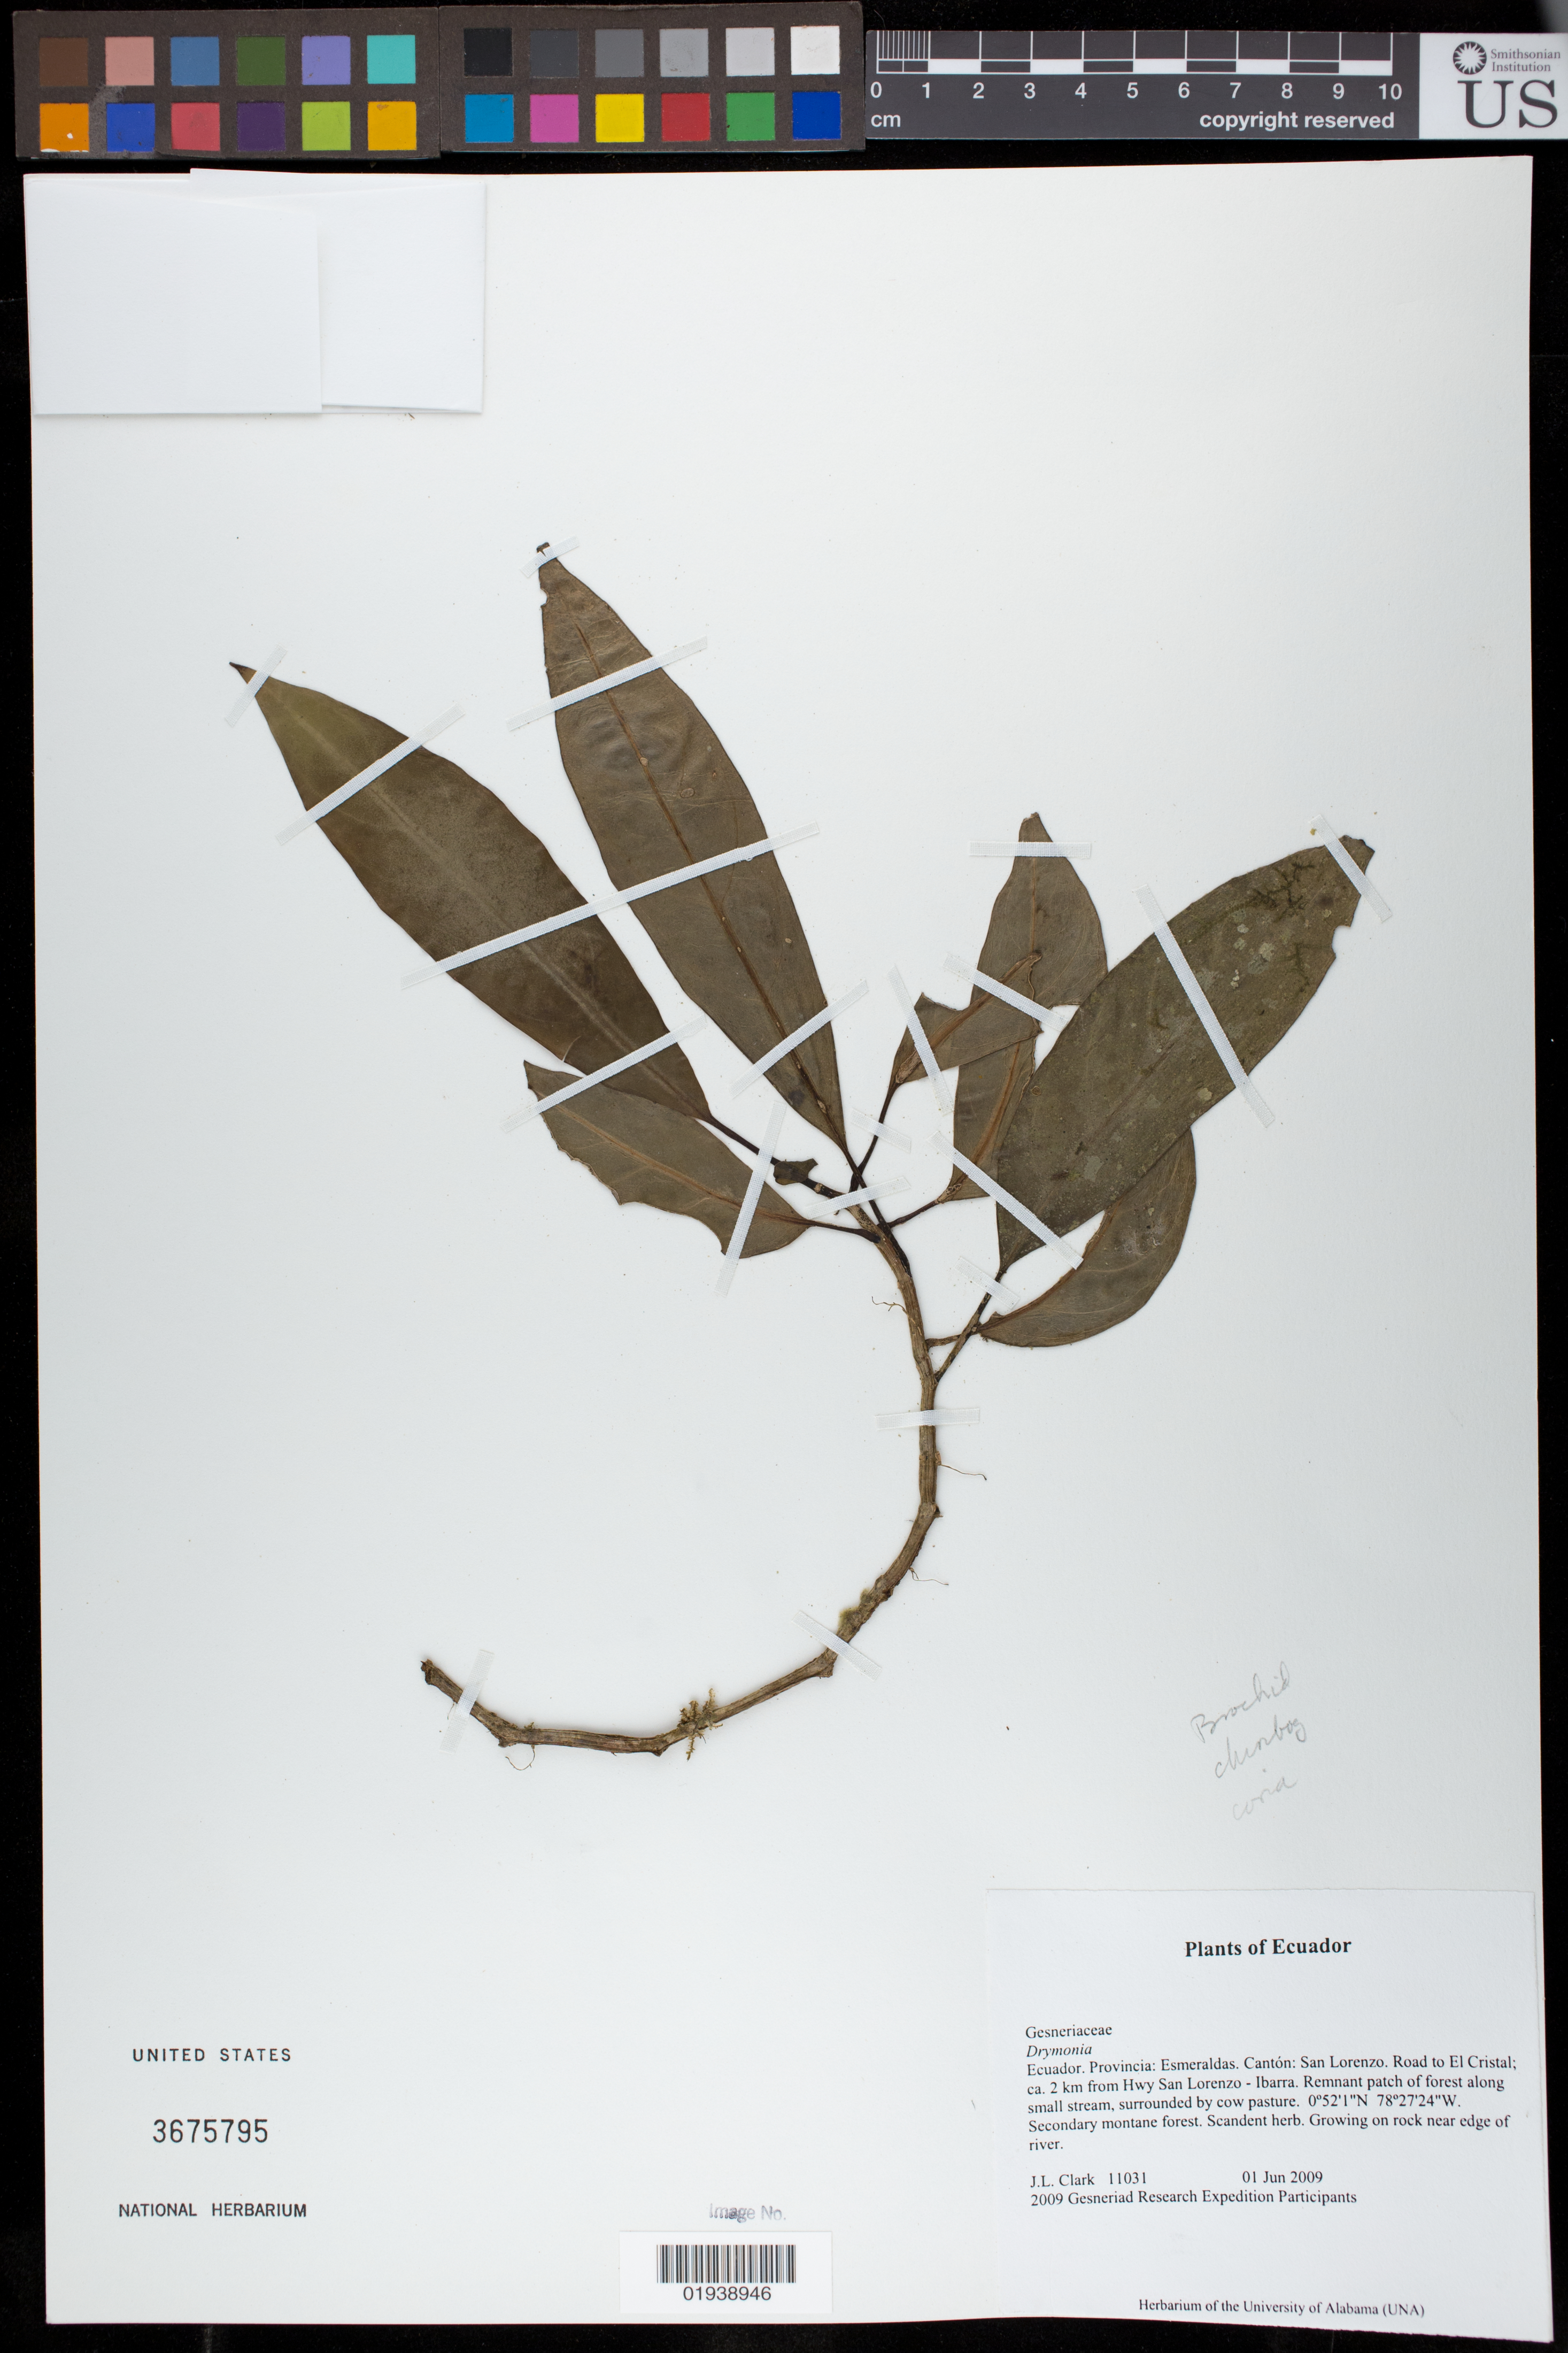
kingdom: Plantae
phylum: Tracheophyta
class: Magnoliopsida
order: Lamiales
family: Gesneriaceae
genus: Drymonia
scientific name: Drymonia sp.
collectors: J. L. Clark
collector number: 11031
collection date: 2009-06-01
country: Ecuador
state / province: Esmeraldas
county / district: San Lorenzo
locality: Road to El Cristal; ca. 2 km from Hwy San Lorenzo-Ibarra. Remnant patch of forest along small stream, surrounded by cow pasture.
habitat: Secondary montane forest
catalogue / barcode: US 3675795